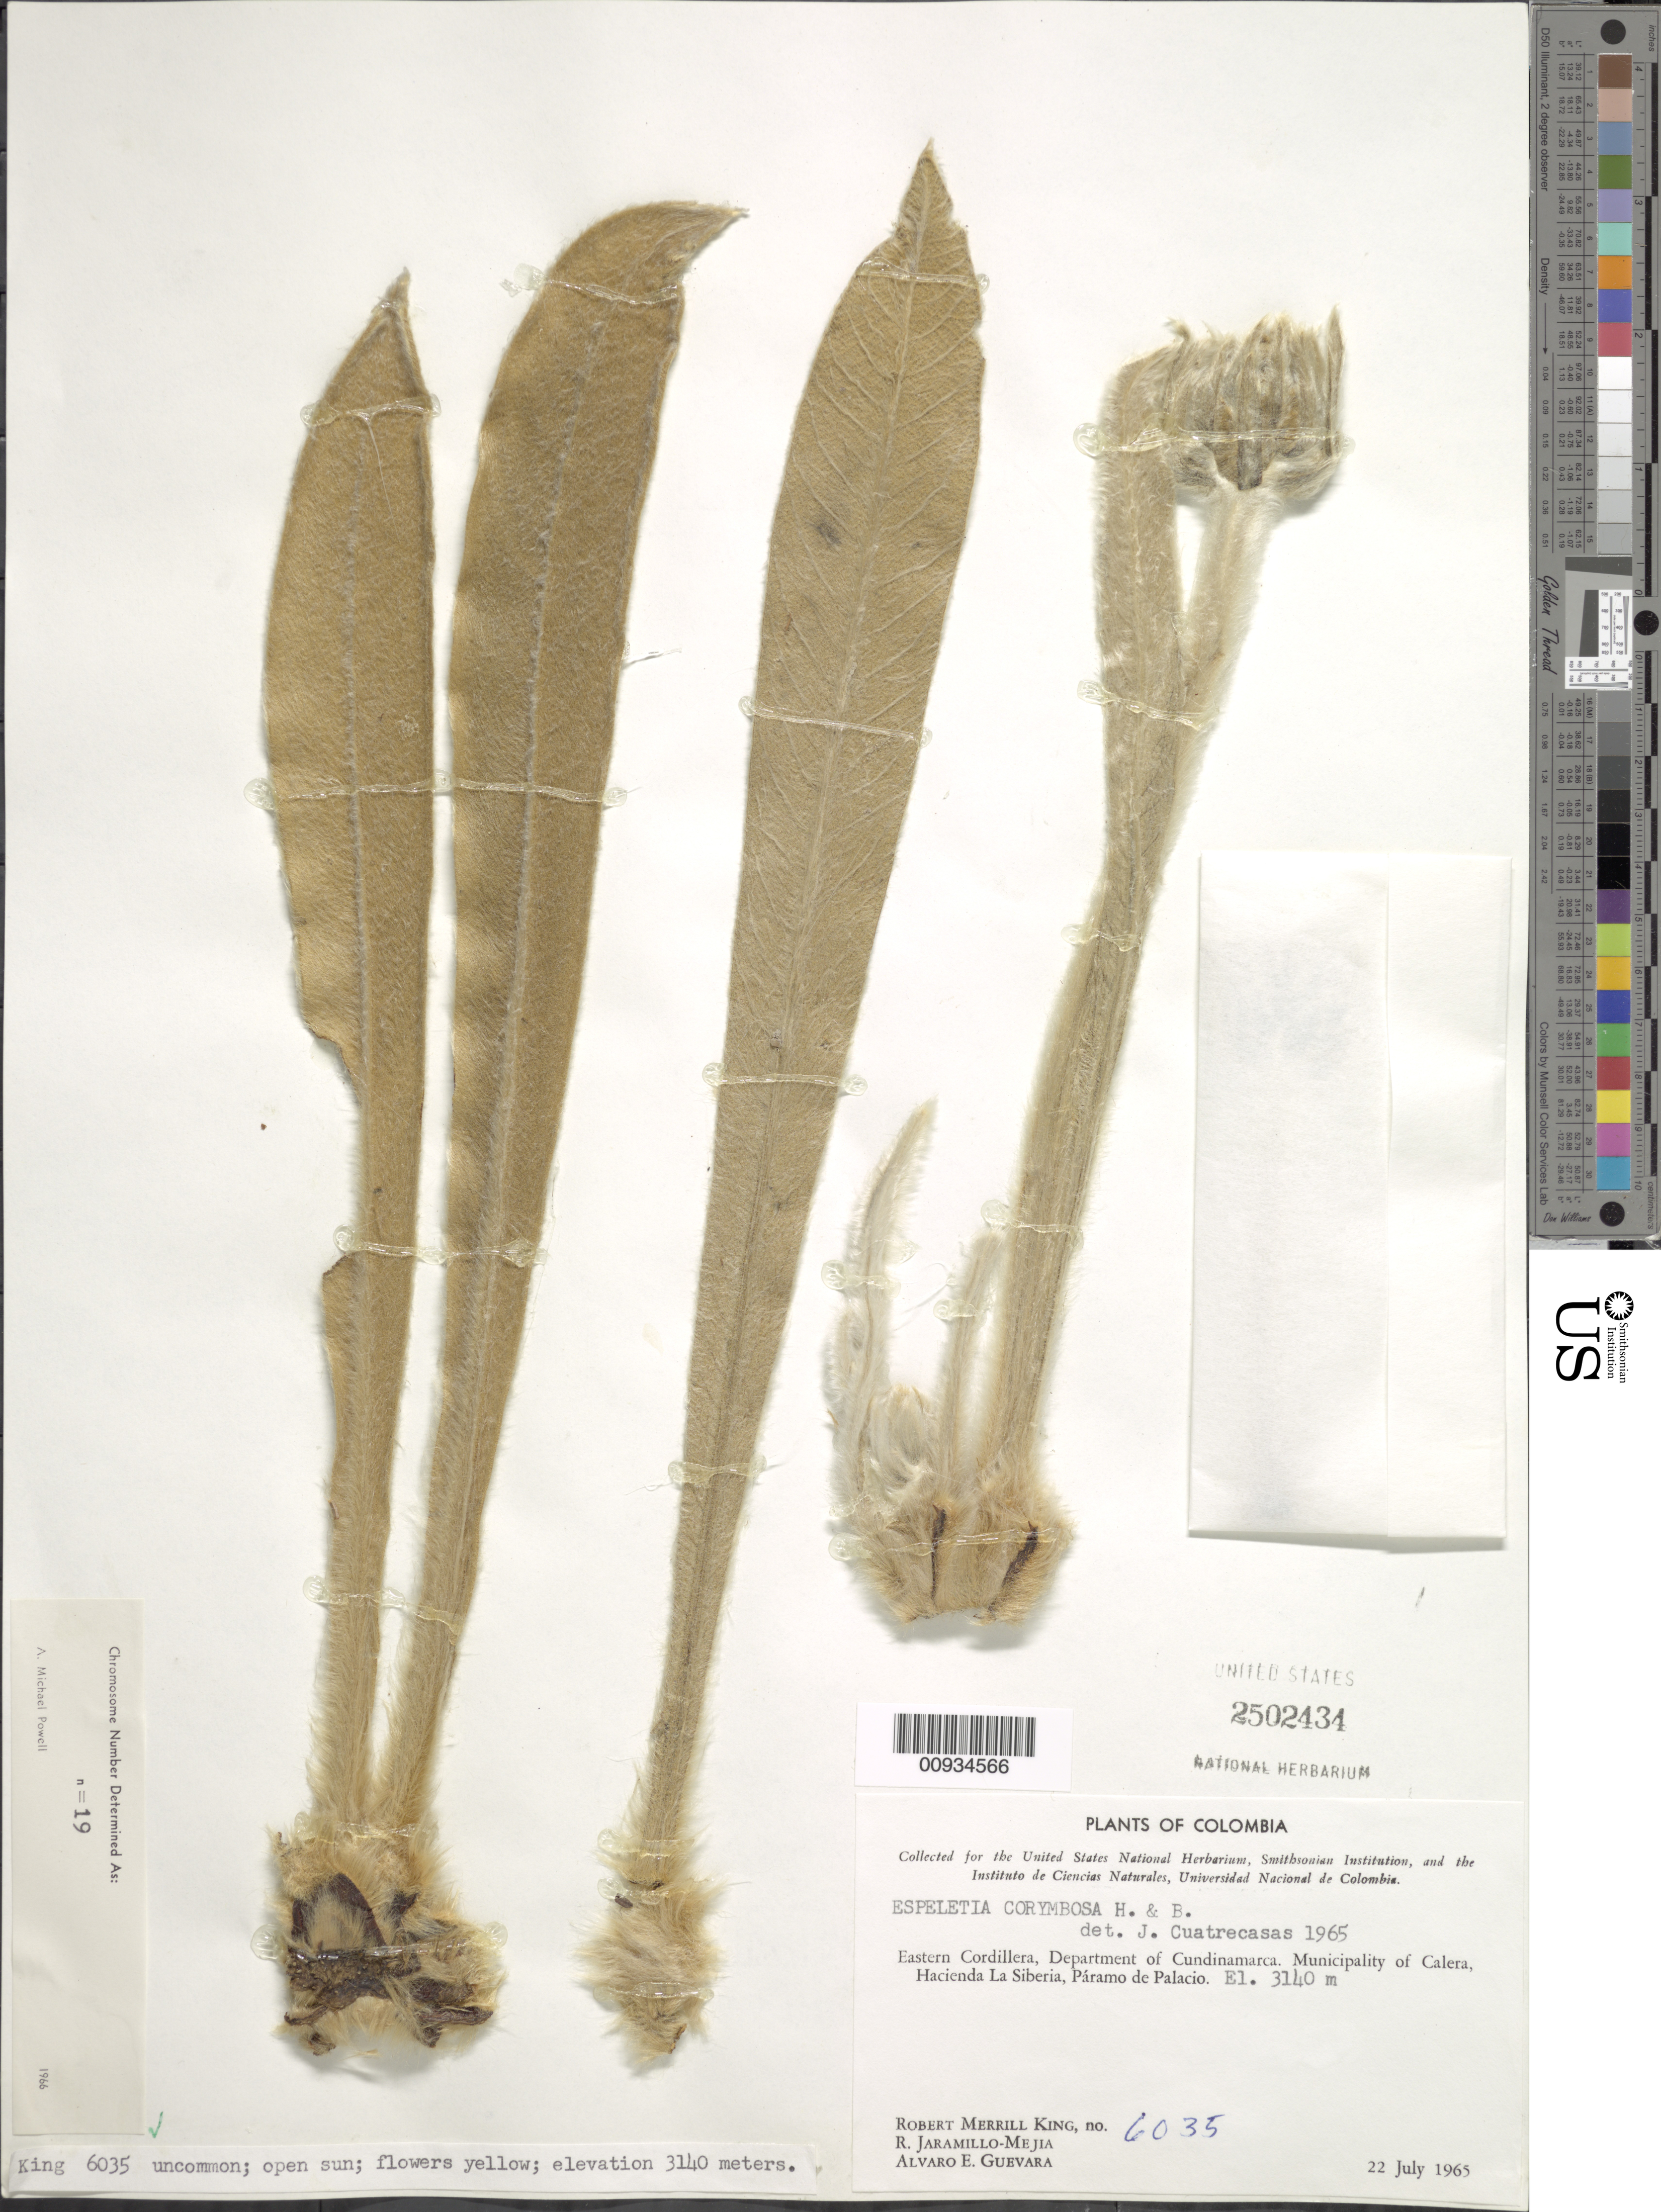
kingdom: Plantae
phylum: Tracheophyta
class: Magnoliopsida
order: Asterales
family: Asteraceae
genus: Espeletiopsis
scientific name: Espeletiopsis corymbosa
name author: (Humb. & Bonpl.) Cuatrec.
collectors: R. M. King, R. Jaramillo M. & A. E. Guevara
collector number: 6035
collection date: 1965-07-22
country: Colombia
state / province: Cundinamarca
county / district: La Calera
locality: Páramo de Palacios. Eastern Cordillera. Hacienda La Siberia.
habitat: Open sun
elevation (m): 3140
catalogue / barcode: US 2502434